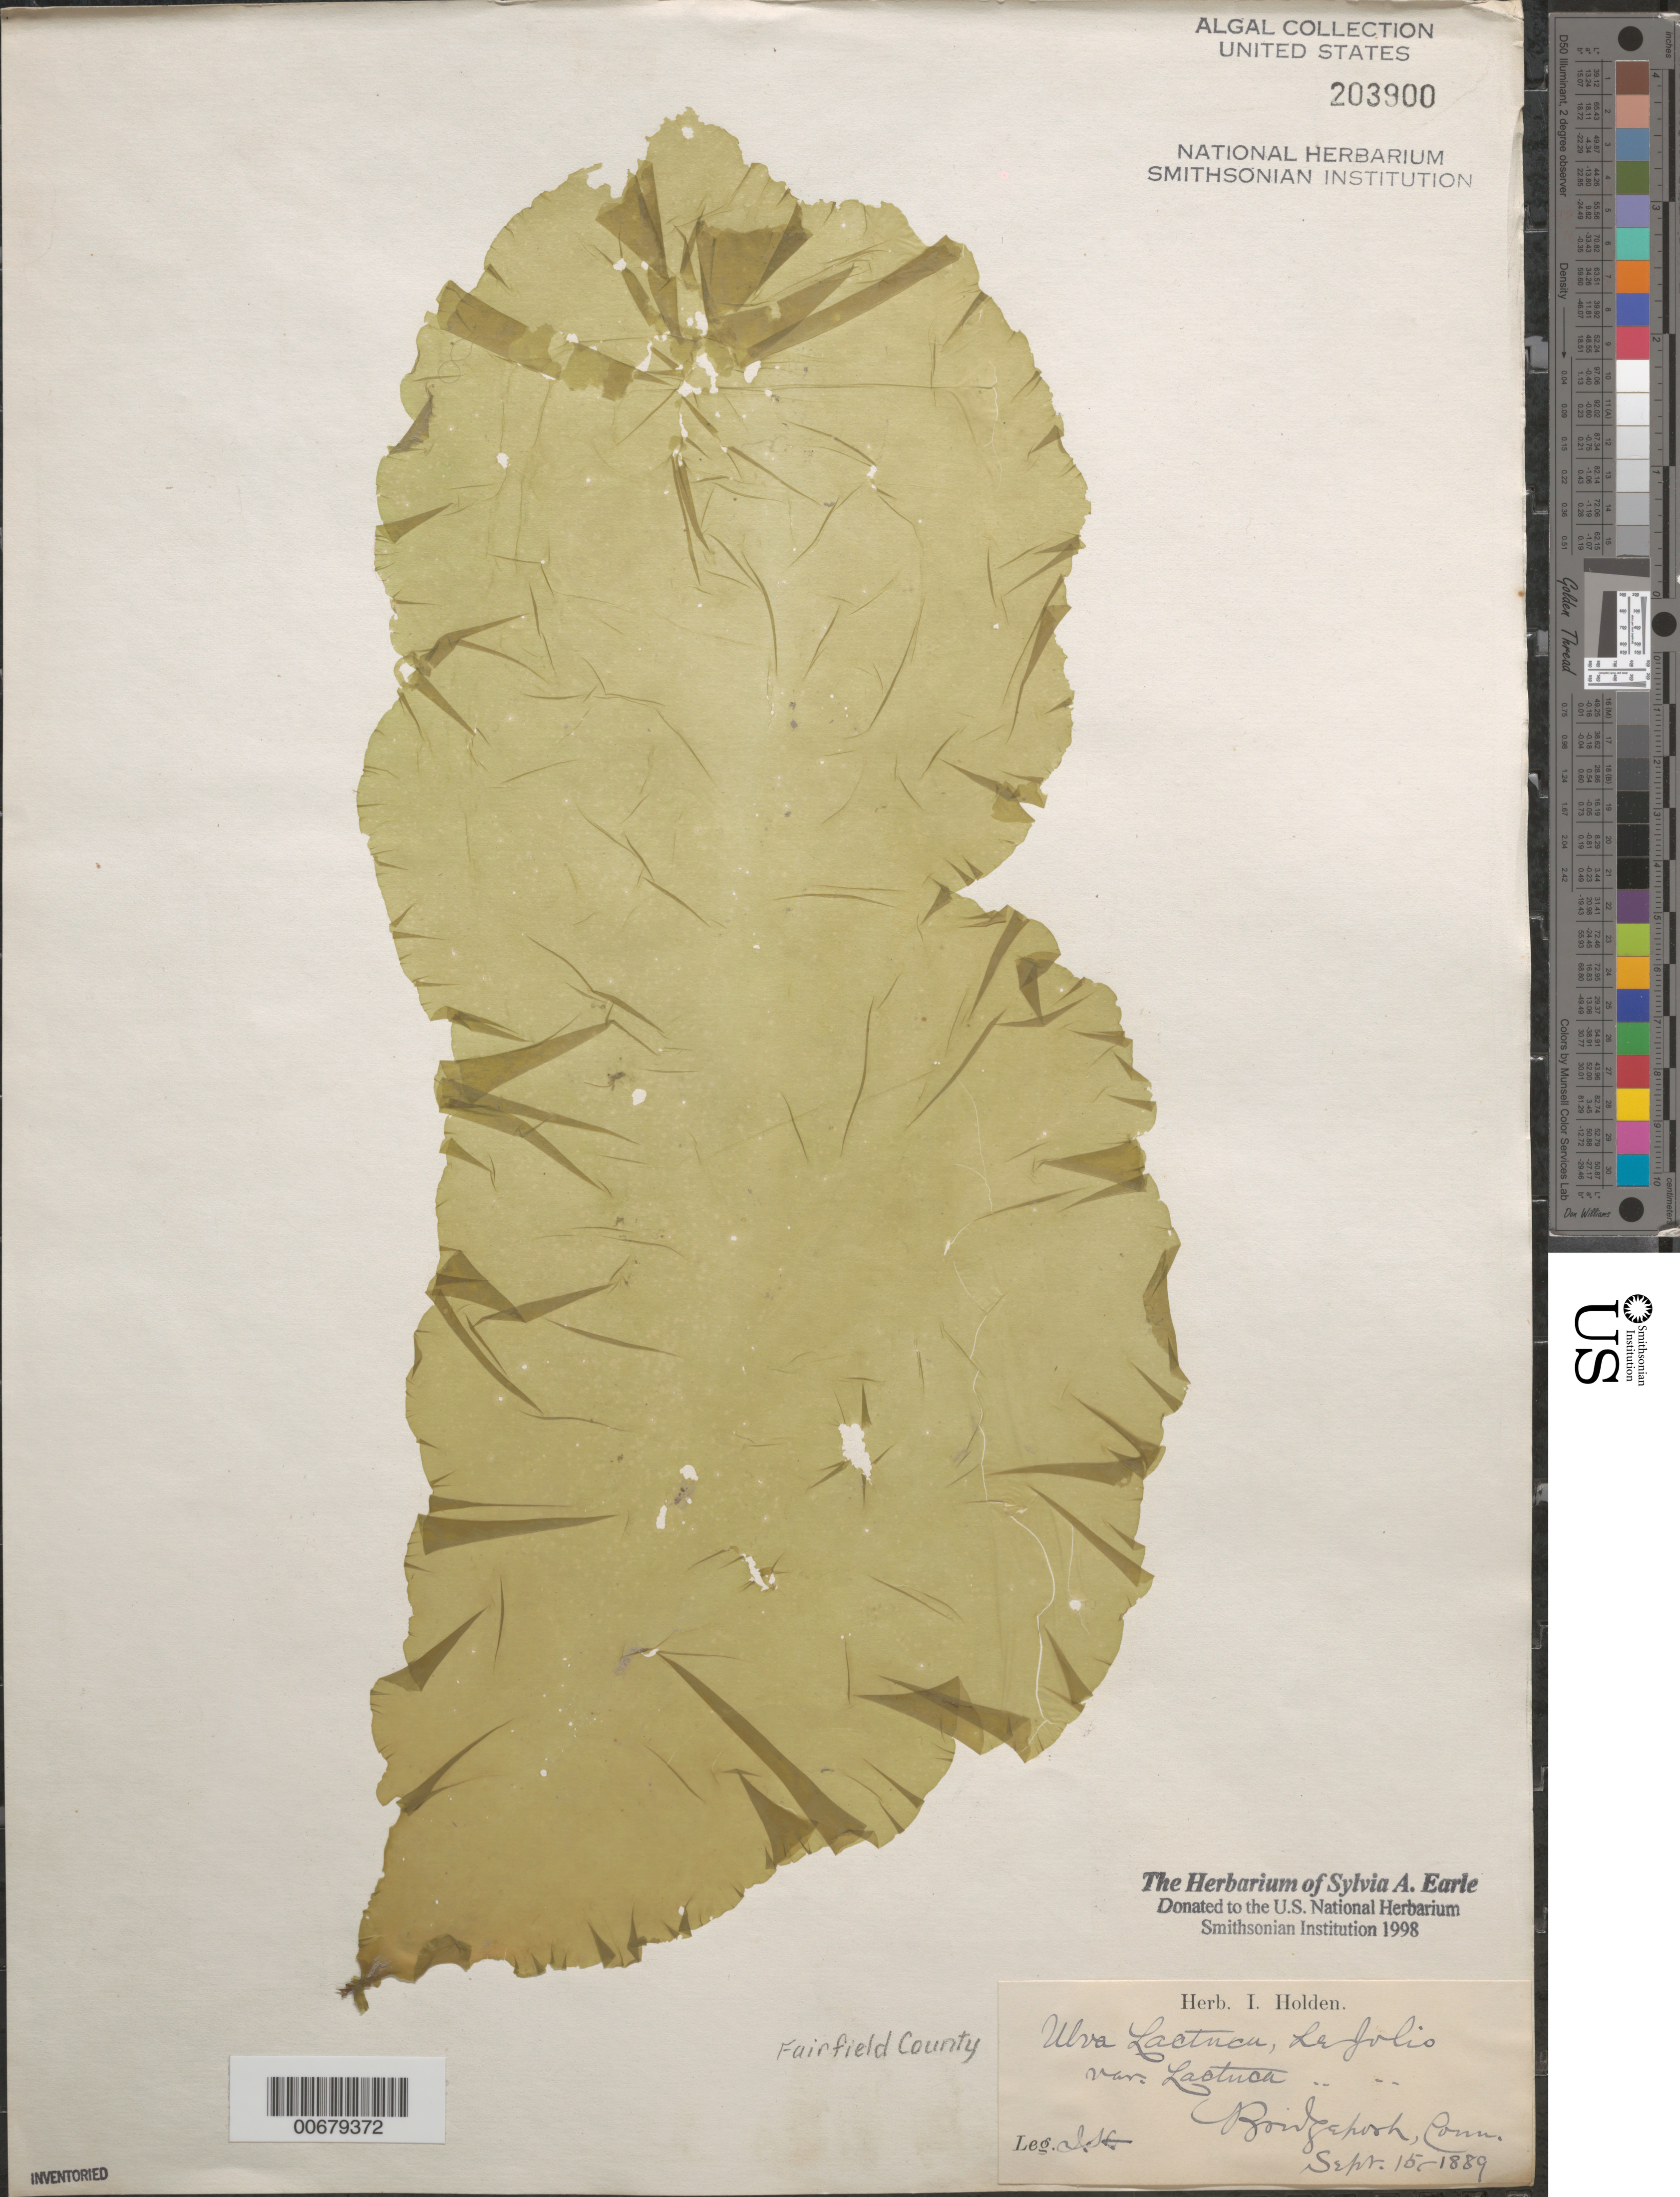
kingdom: Plantae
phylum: Chlorophyta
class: Ulvophyceae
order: Ulvales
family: Ulvaceae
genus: Ulva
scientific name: Ulva lactuca var. lactuca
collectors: I. Holden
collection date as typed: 15 Sep 1889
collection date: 1889-09-15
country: United States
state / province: Connecticut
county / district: Fairfield County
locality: Bridgeport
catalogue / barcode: US 203900